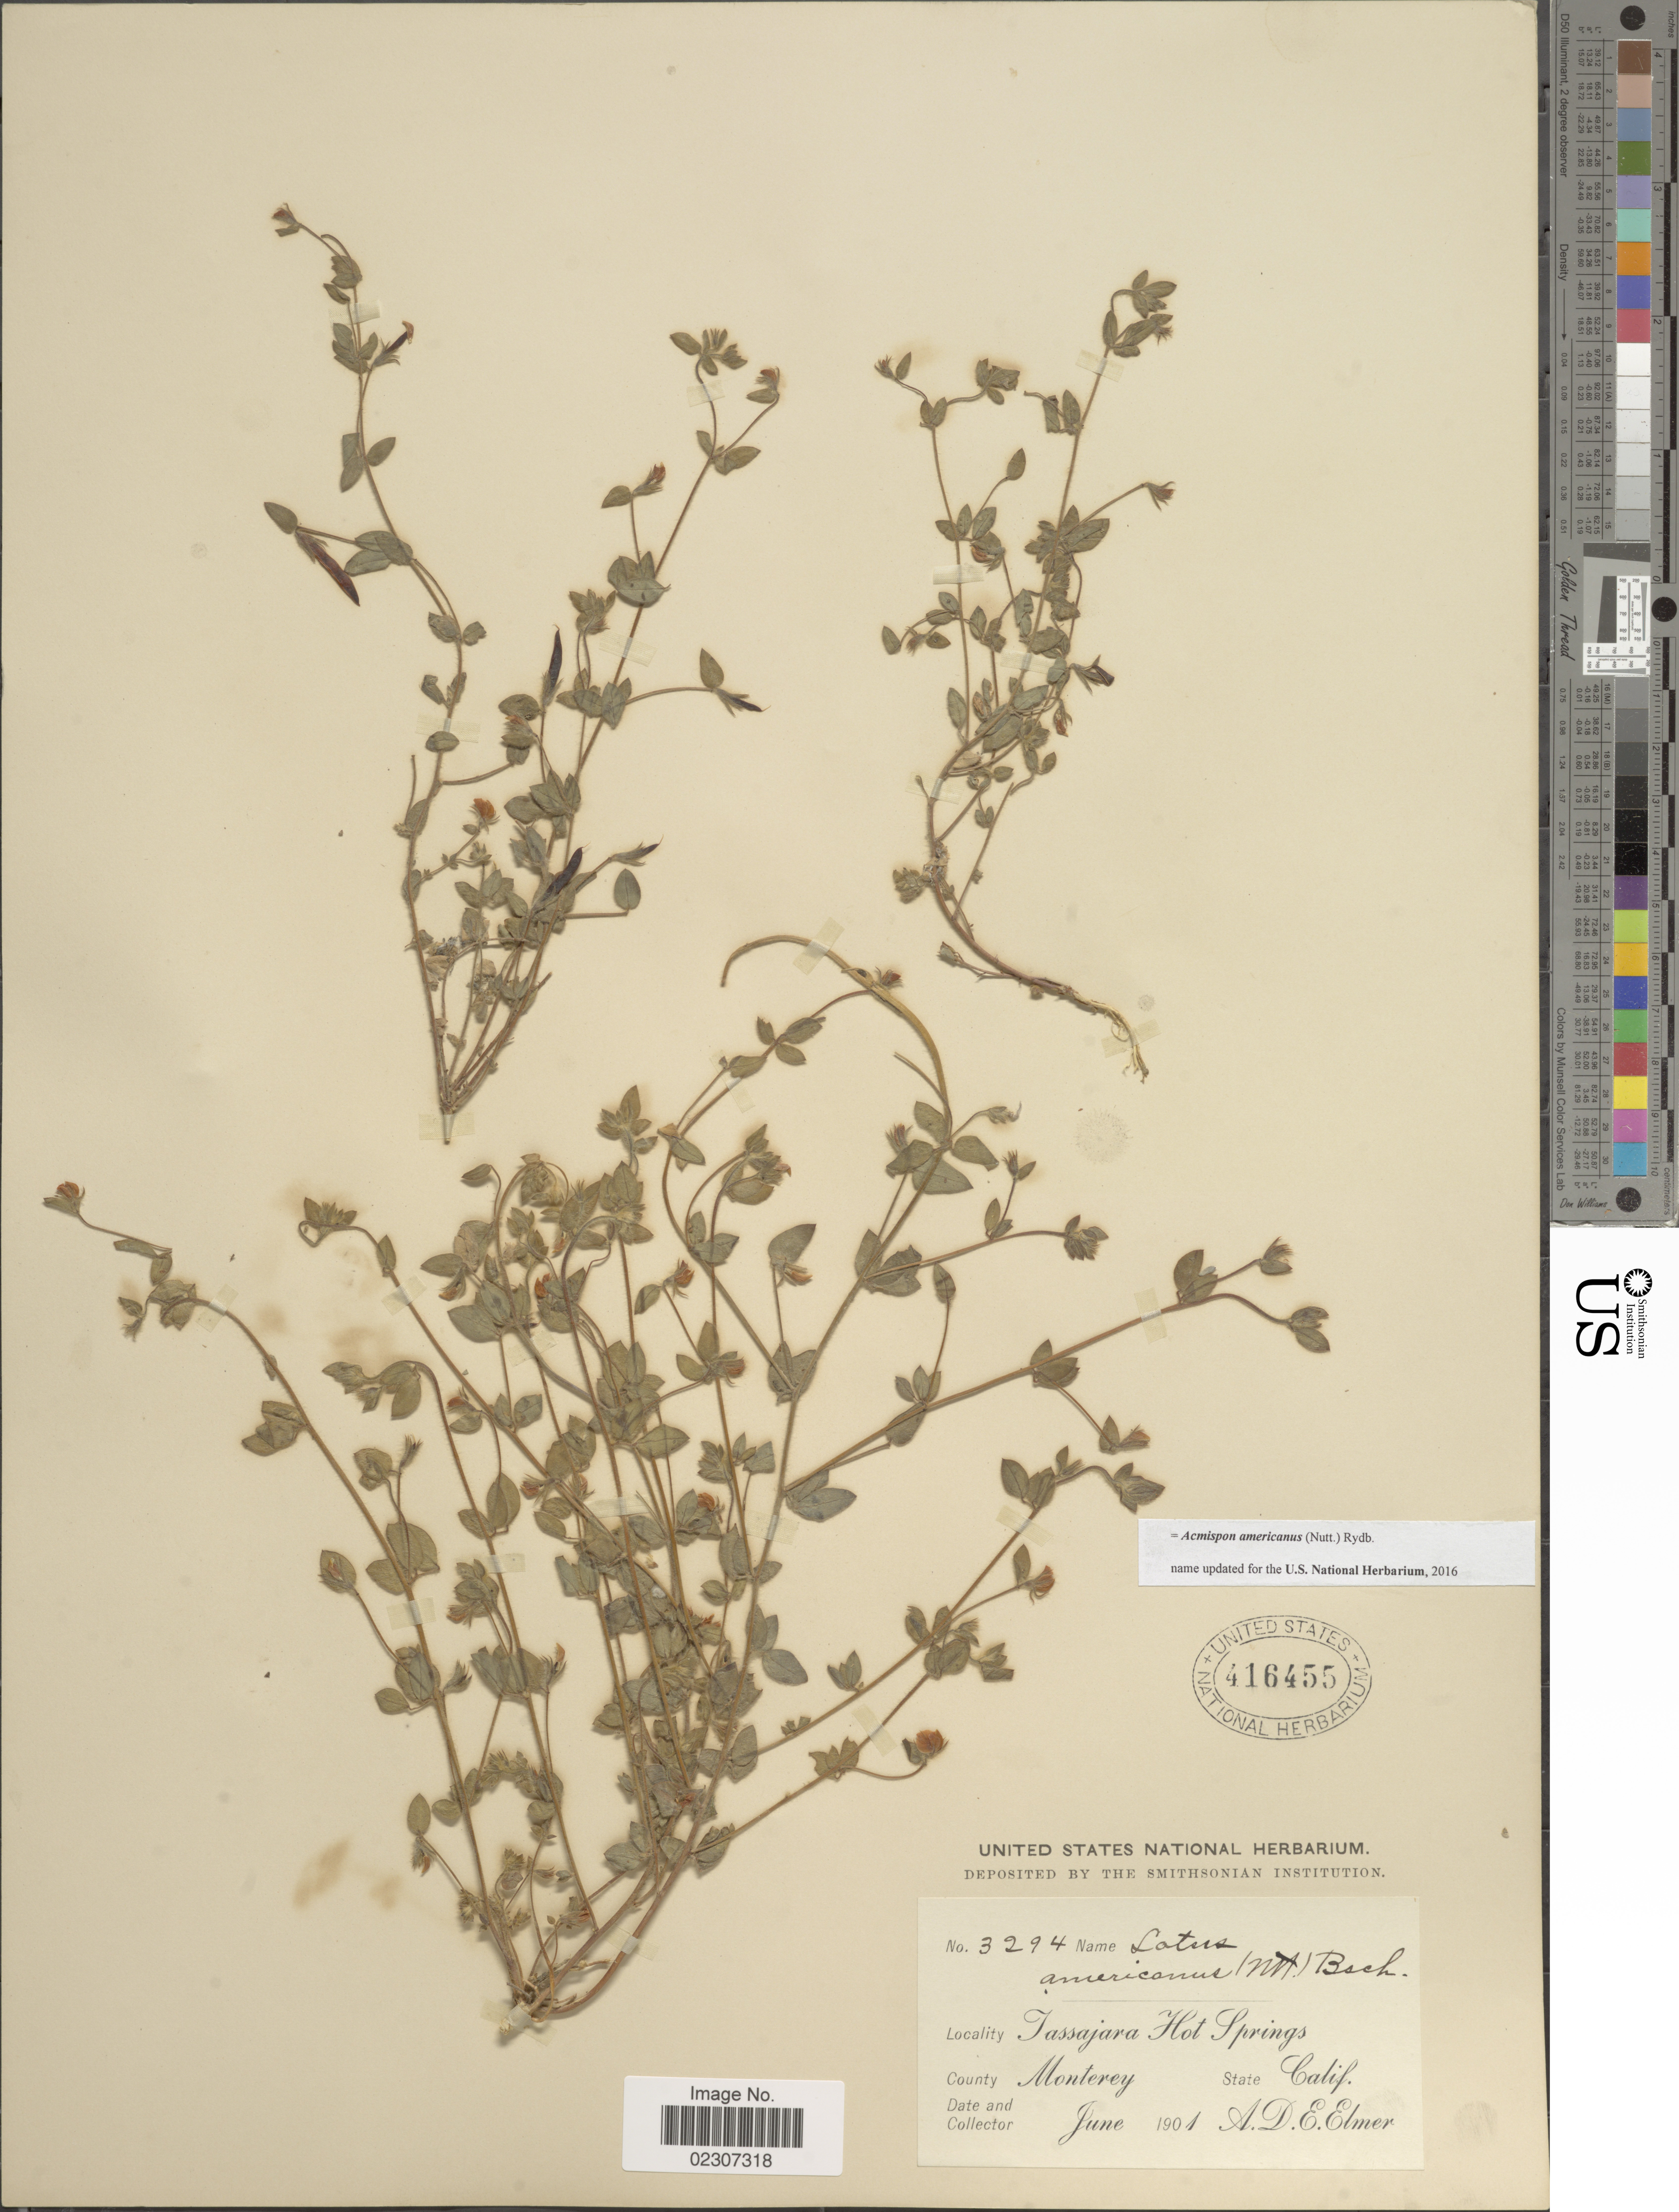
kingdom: Plantae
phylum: Tracheophyta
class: Magnoliopsida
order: Fabales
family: Fabaceae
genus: Acmispon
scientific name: Acmispon americanus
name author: (Nutt.) Rydb.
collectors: A. D. E. Elmer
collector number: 3294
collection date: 1901-06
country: United States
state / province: California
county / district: Monterey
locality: Tassajara Hot springs, County Monterey, State Calif.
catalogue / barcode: US 416455